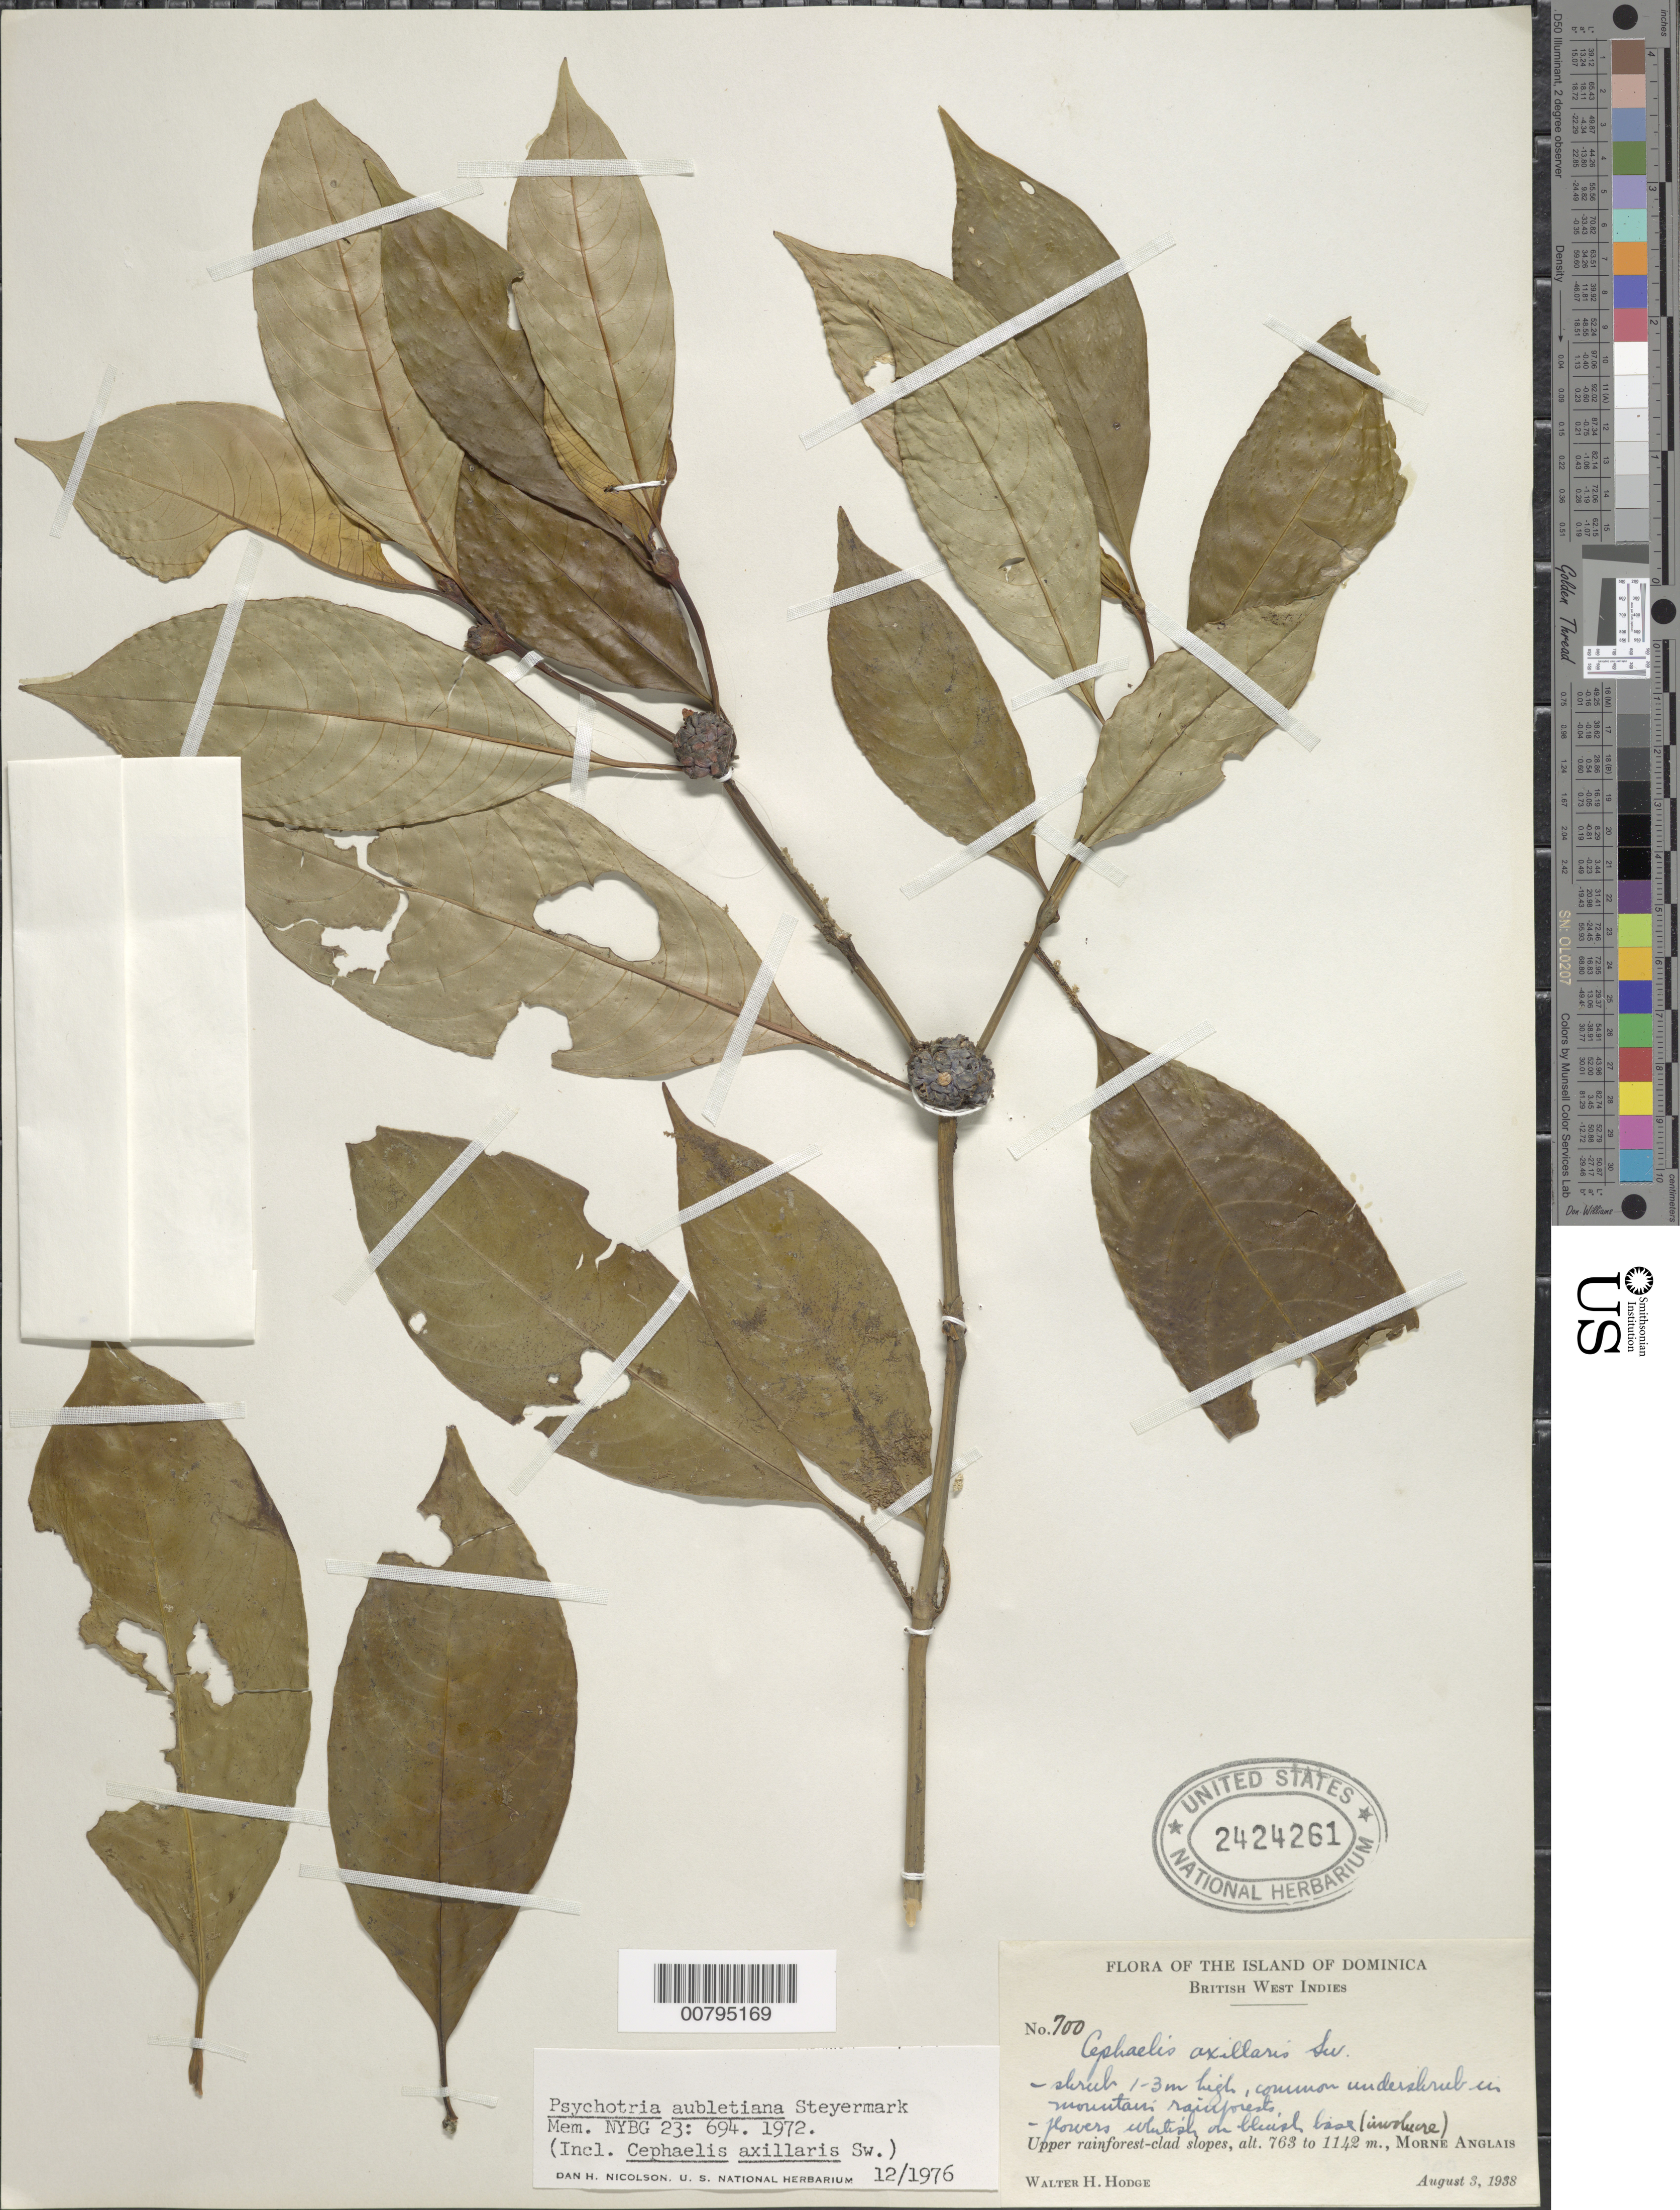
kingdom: Plantae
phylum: Tracheophyta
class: Magnoliopsida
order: Gentianales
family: Rubiaceae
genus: Psychotria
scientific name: Psychotria aubletiana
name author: Steyerm.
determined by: Nicolson, Dan H.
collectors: W. Hodge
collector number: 700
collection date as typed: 03 Aug 1938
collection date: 1938-08-03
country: Dominica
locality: Morne Anglais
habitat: Undershrub in mountain rainforest, upper slopes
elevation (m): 763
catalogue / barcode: US 2424261